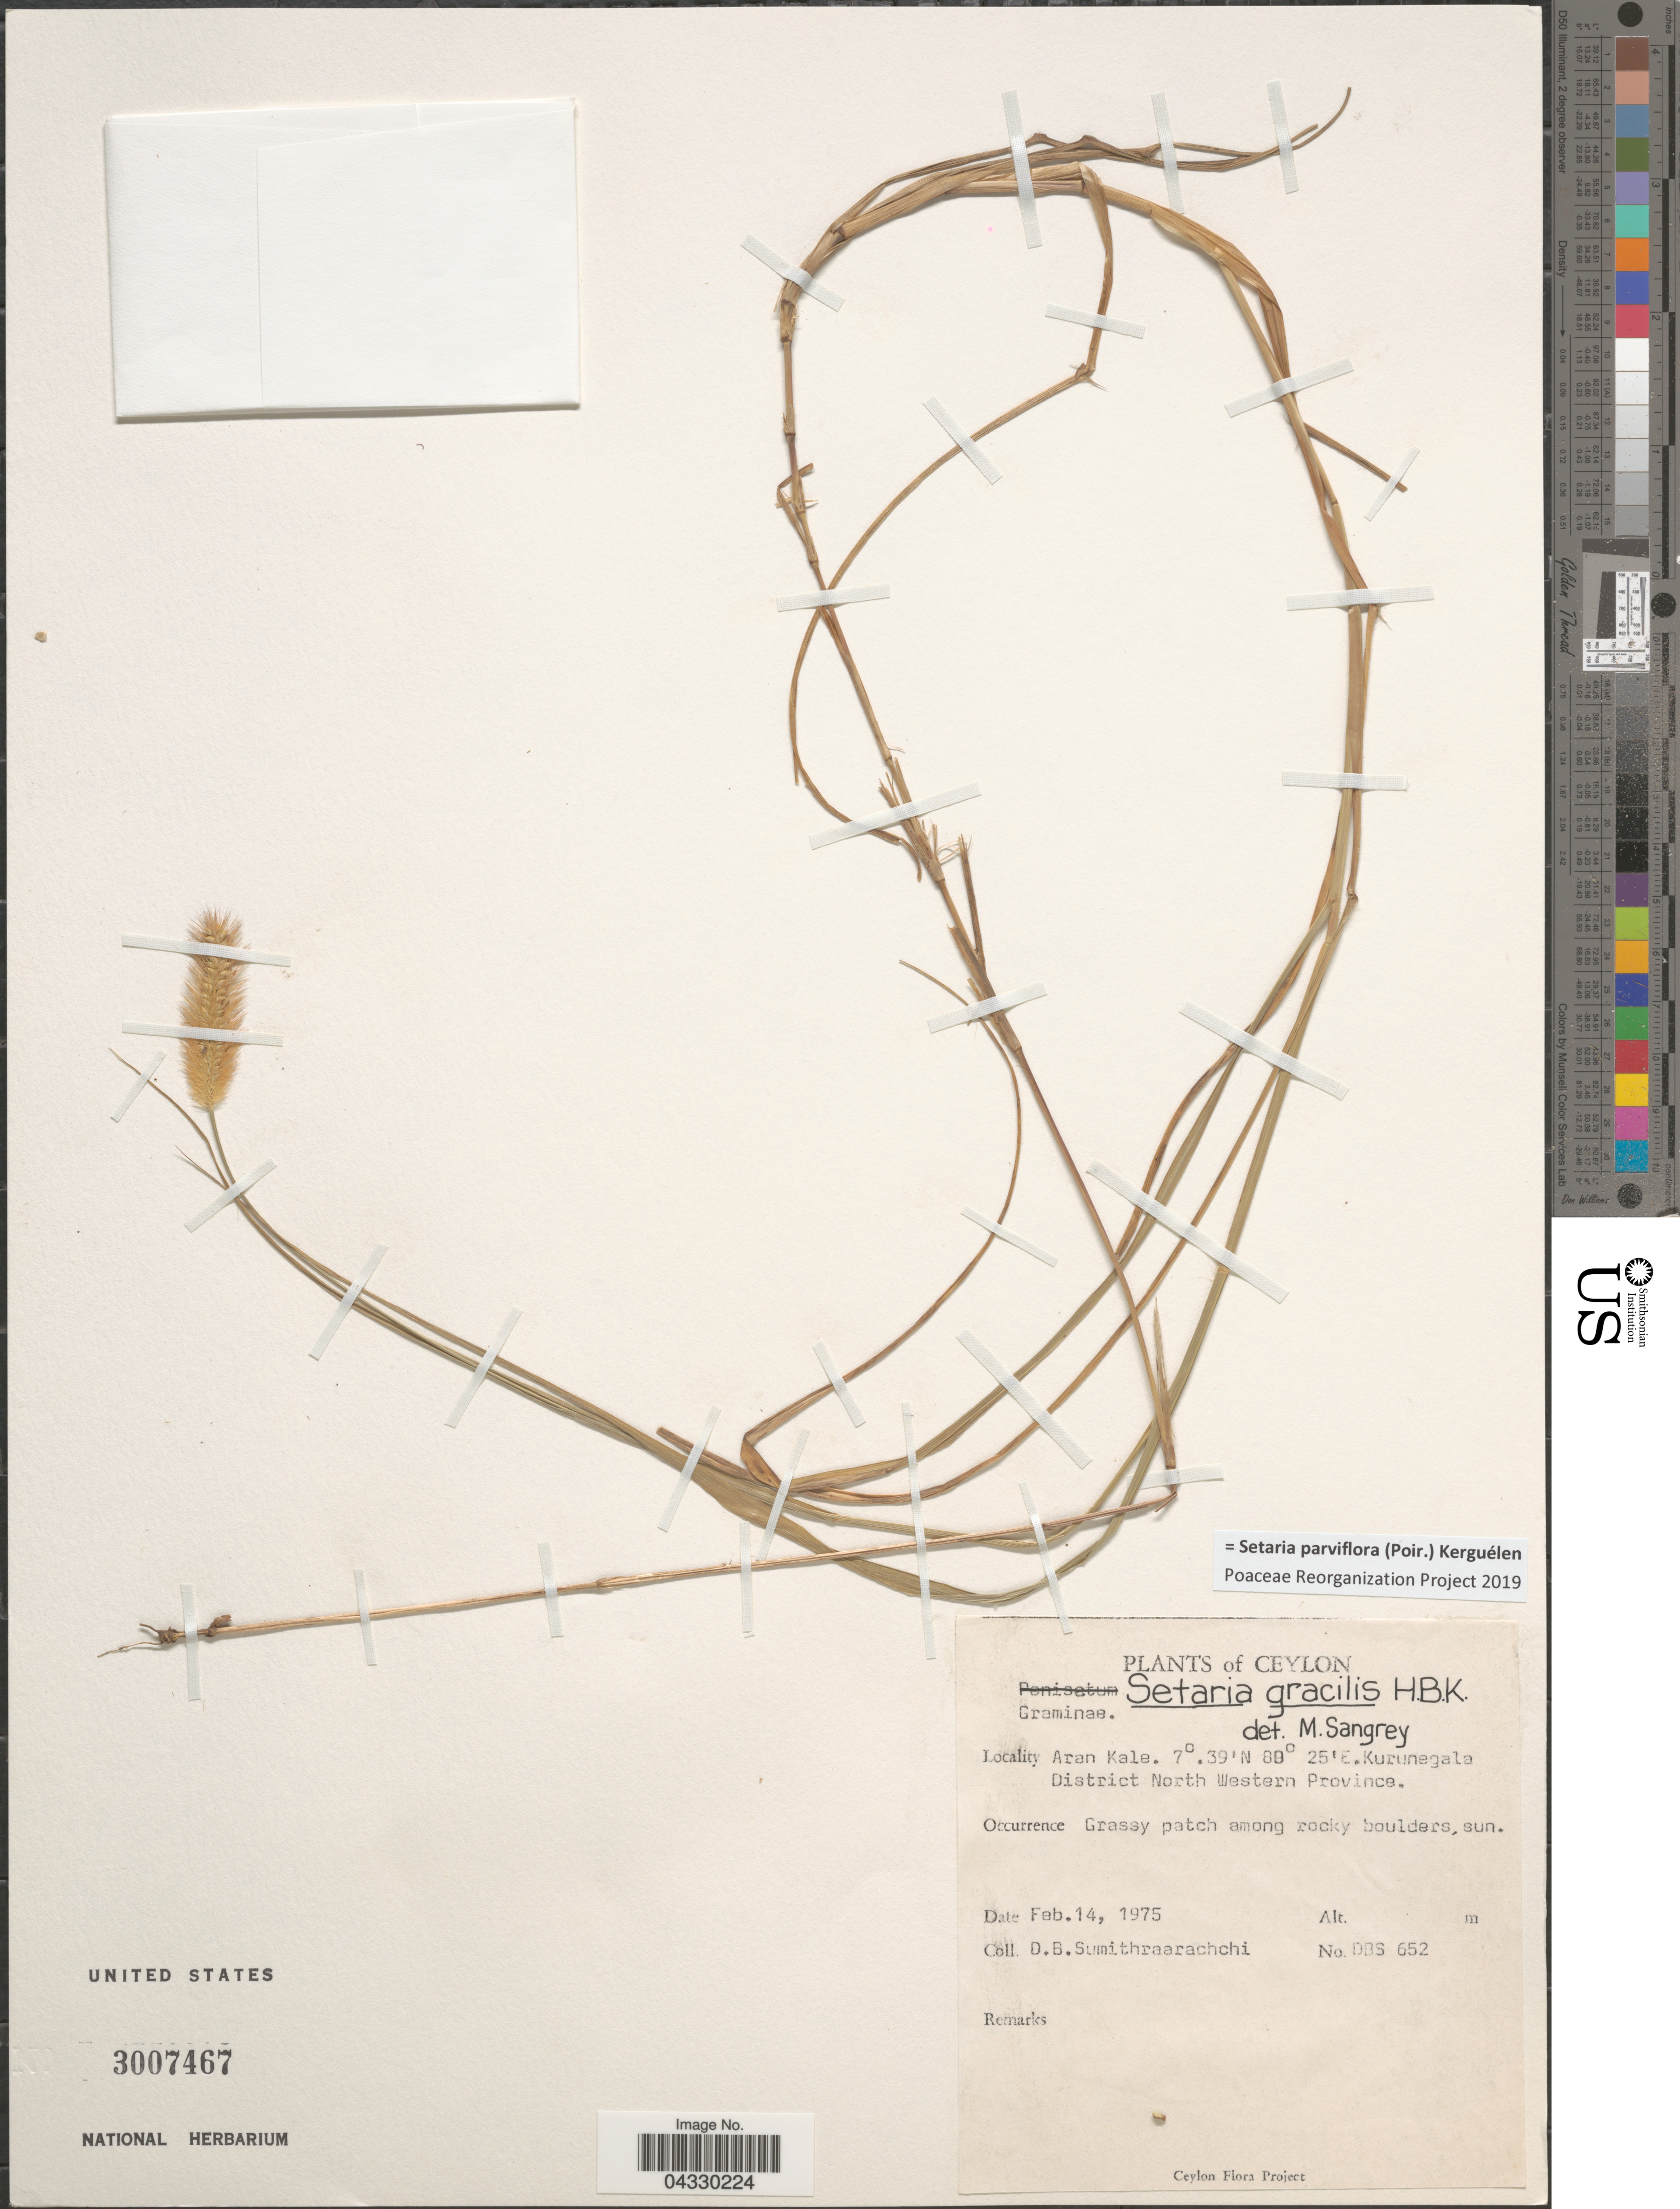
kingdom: Plantae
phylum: Tracheophyta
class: Liliopsida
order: Poales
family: Poaceae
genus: Setaria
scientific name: Setaria parviflora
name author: (Poir.) Kerguélen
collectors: D. B. Sumithraarachchi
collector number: DBS 652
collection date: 1975-02-14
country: Sri Lanka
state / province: North Western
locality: Ceylon. Aran Kale. Kurunegala District.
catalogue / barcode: US 3007467